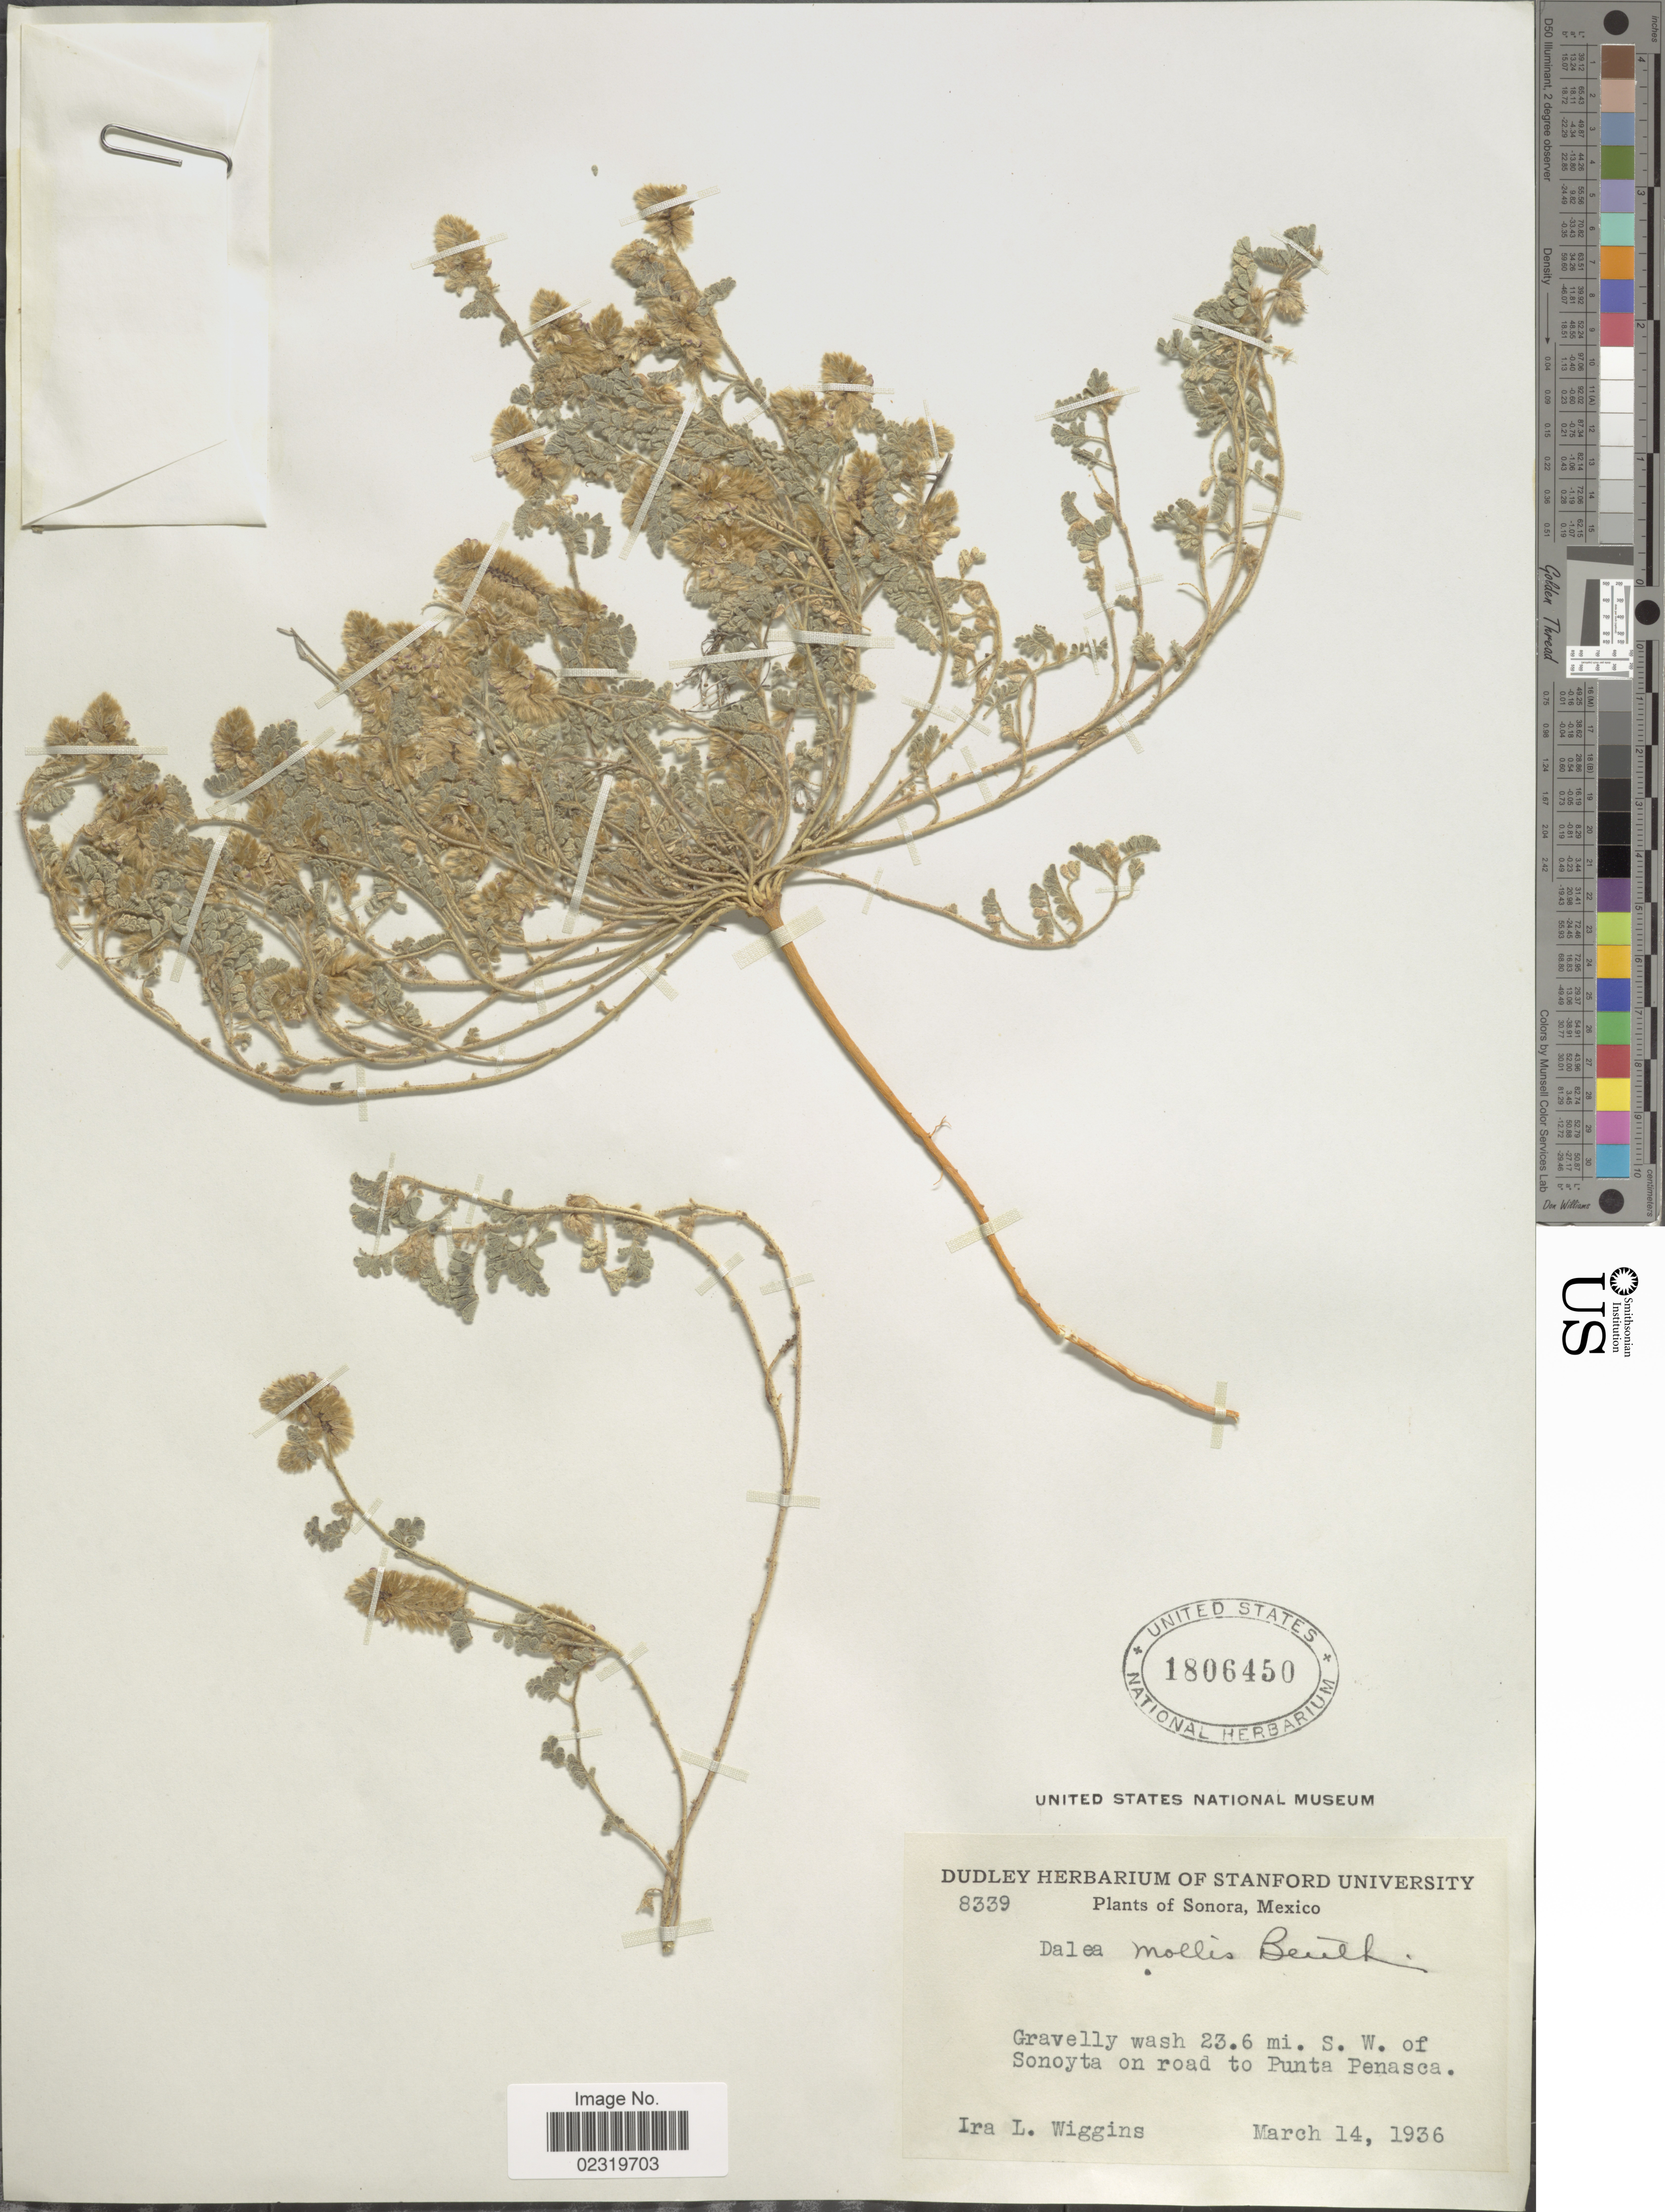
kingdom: Plantae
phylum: Tracheophyta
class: Magnoliopsida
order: Fabales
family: Fabaceae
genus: Dalea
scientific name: Dalea mollis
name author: Benth.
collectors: I. L. Wiggins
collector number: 8339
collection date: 1936-03-14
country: Mexico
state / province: Sonora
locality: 23.6 mi S.W. of Sonoyta on road to Punta Penasca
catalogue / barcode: US 1806450